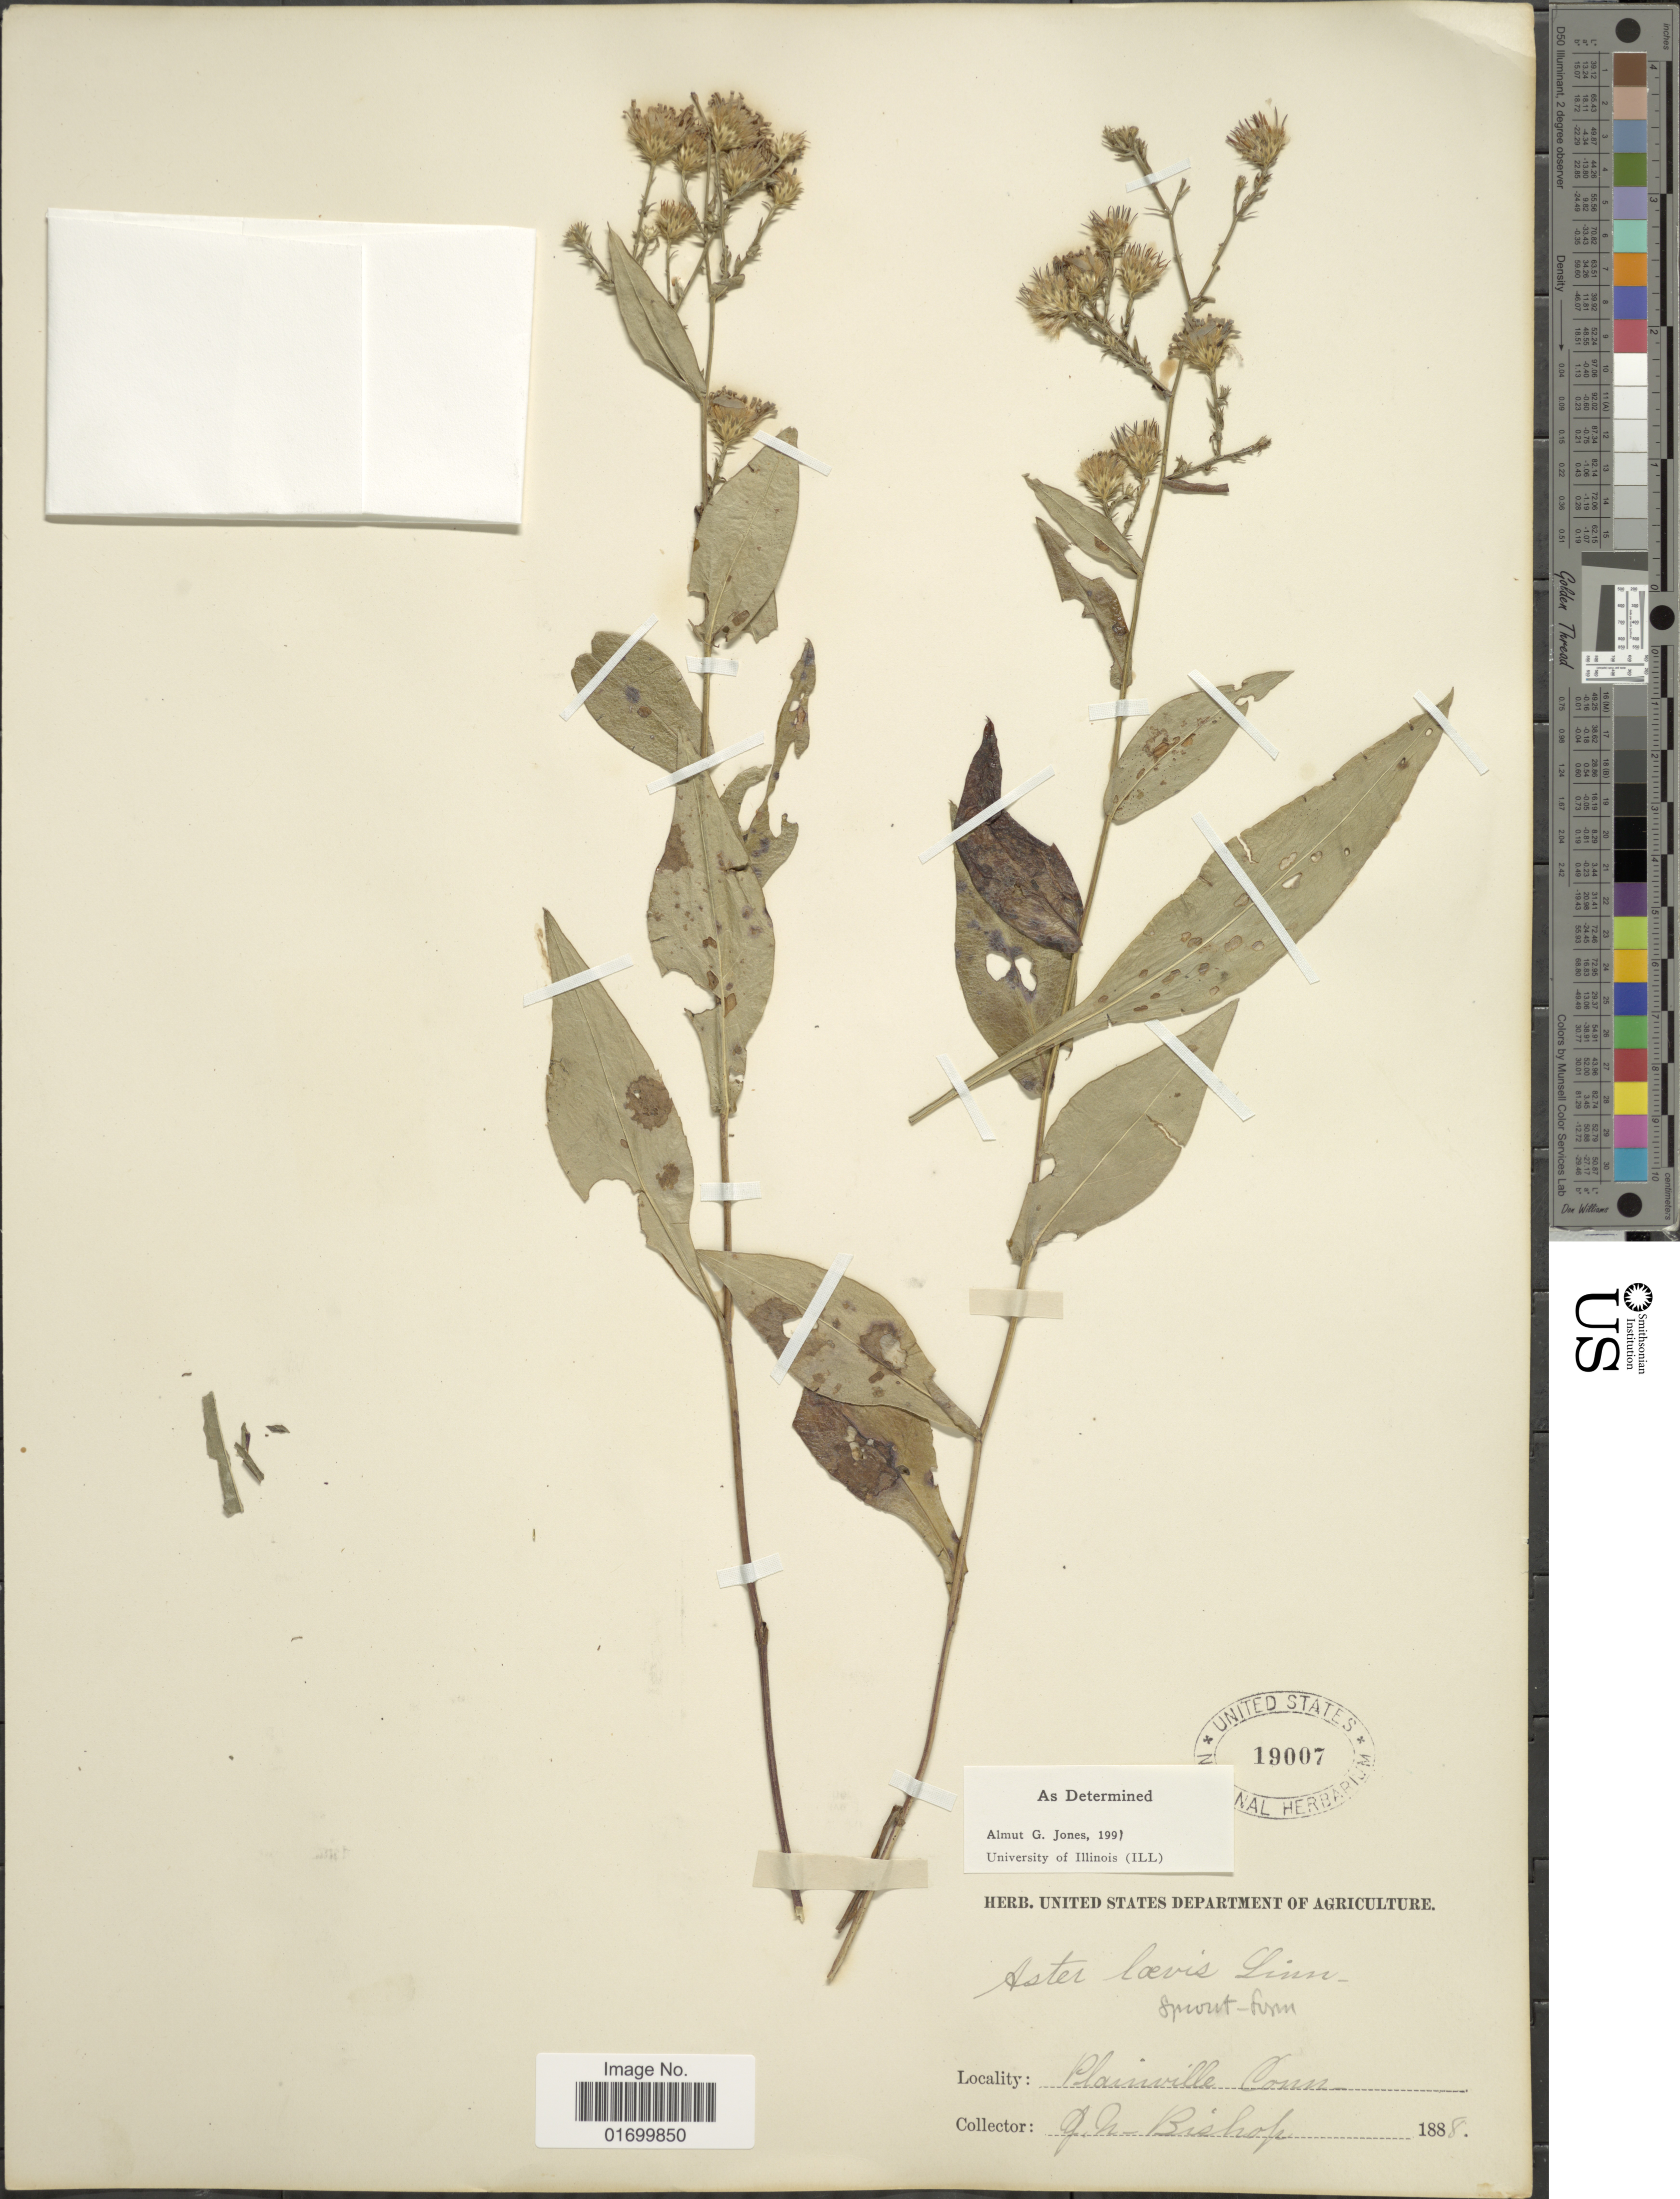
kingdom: Plantae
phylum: Tracheophyta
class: Magnoliopsida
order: Asterales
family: Asteraceae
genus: Symphyotrichum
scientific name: Symphyotrichum laeve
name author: (L.) Á. Löve & D. Löve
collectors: J. Bishop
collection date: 1888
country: United States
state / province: Connecticut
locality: Plainville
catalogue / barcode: US 19007